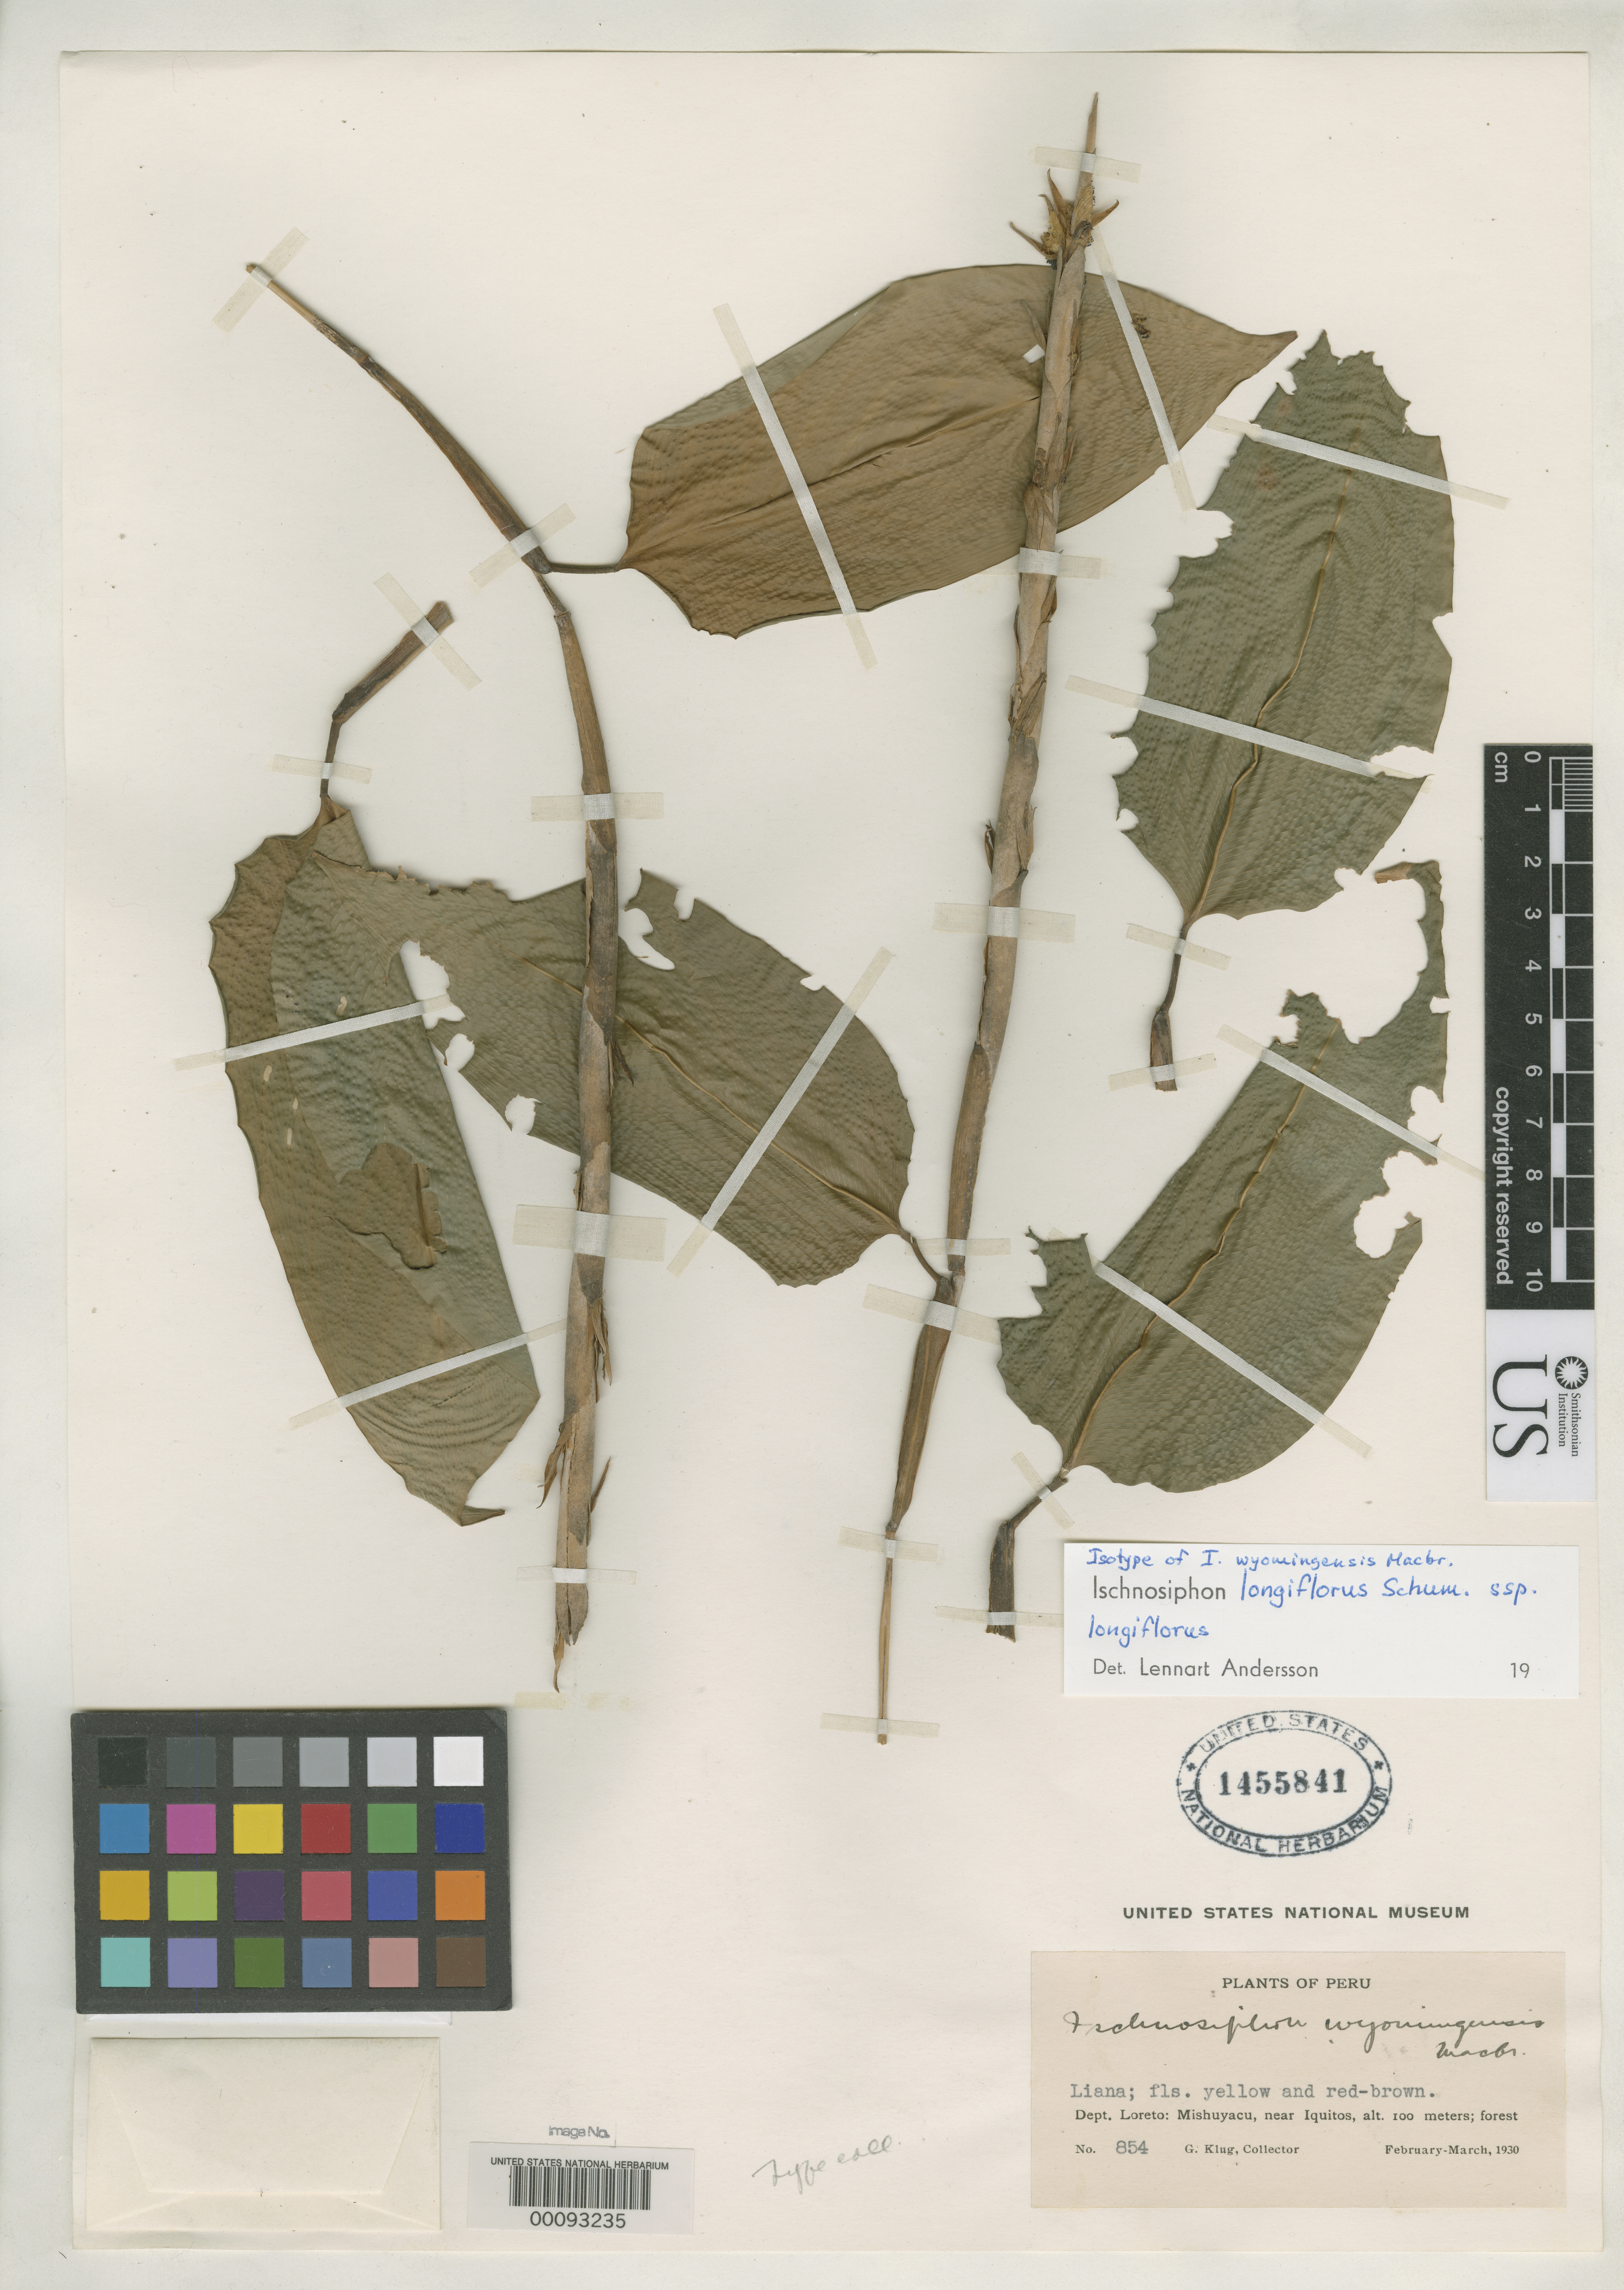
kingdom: Plantae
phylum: Tracheophyta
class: Liliopsida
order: Zingiberales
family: Marantaceae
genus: Ischnosiphon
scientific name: Ischnosiphon wyomingensis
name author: J.F. Macbr.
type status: Isotype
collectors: G. Klug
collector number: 854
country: Peru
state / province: Loreto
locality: Mishuyacu.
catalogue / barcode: US 1455841